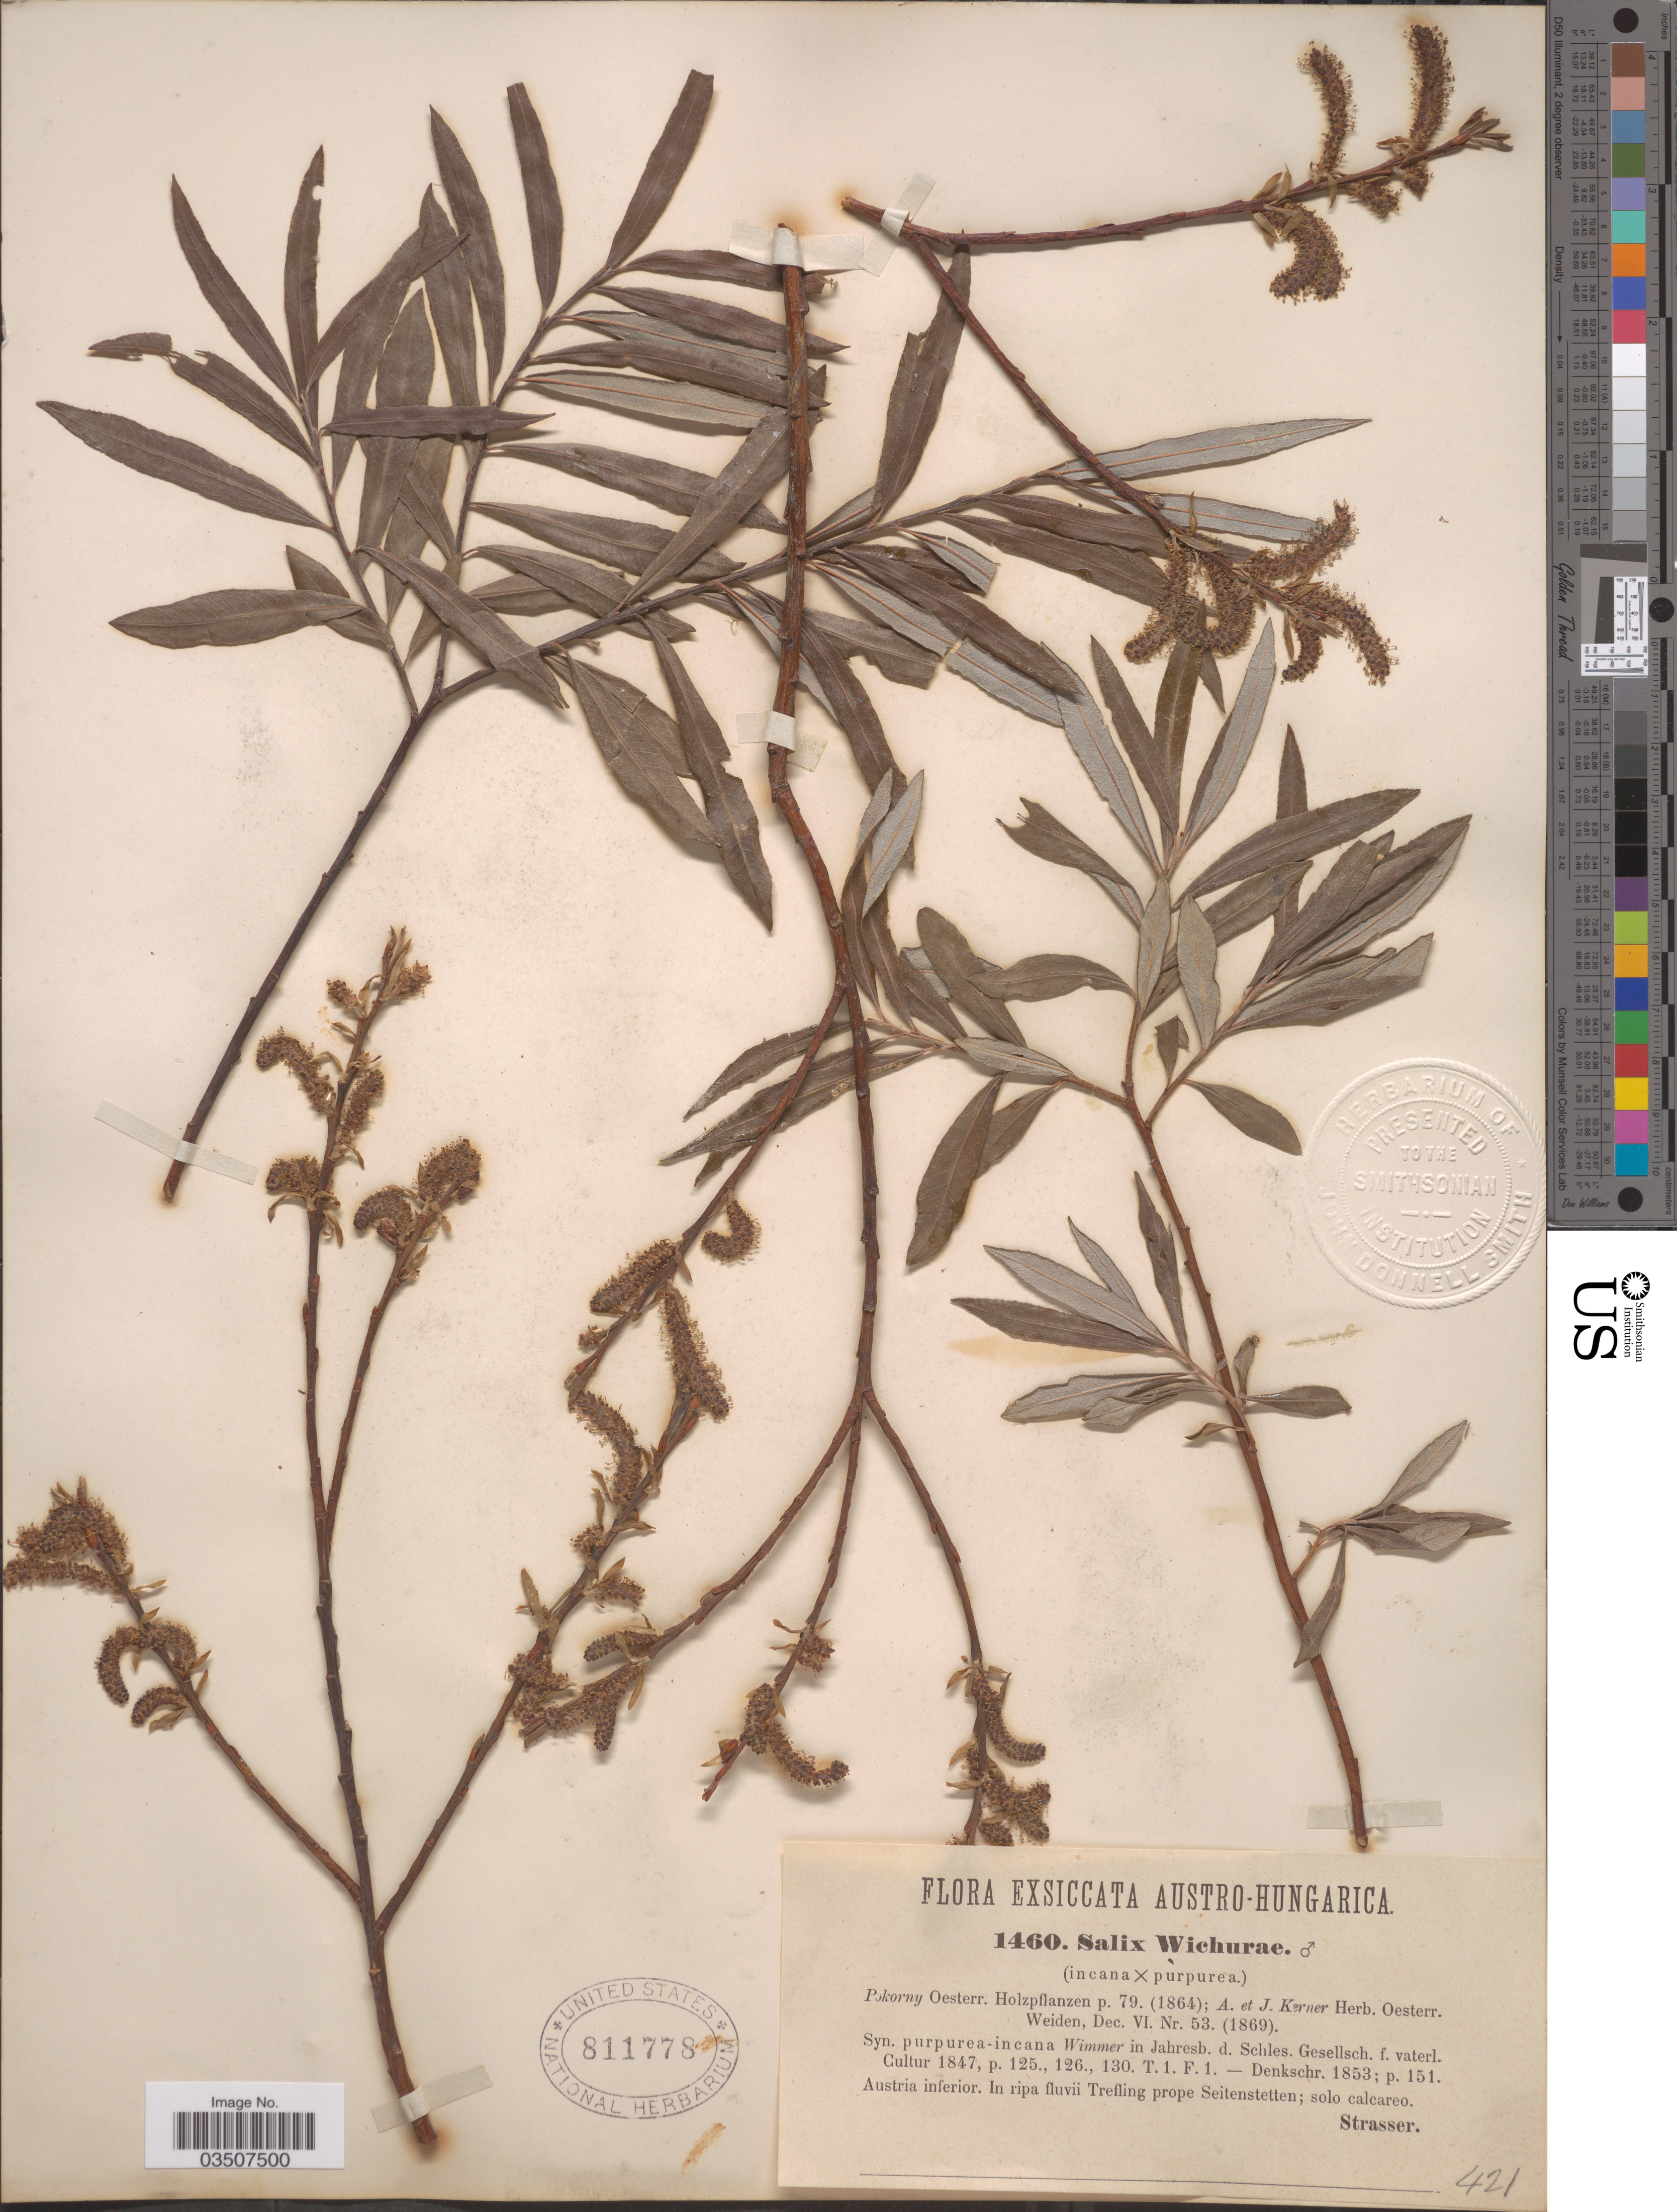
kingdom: Plantae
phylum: Tracheophyta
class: Magnoliopsida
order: Malpighiales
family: Salicaceae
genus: Salix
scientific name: Salix wichurae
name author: A. Kern. ex Andersson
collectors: -. Strasser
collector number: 1460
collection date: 1847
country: Austria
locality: Austro-Hungarica. Austria inferior. In ripa fluvii Trefling prope Seitenstetten.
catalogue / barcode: US 811778